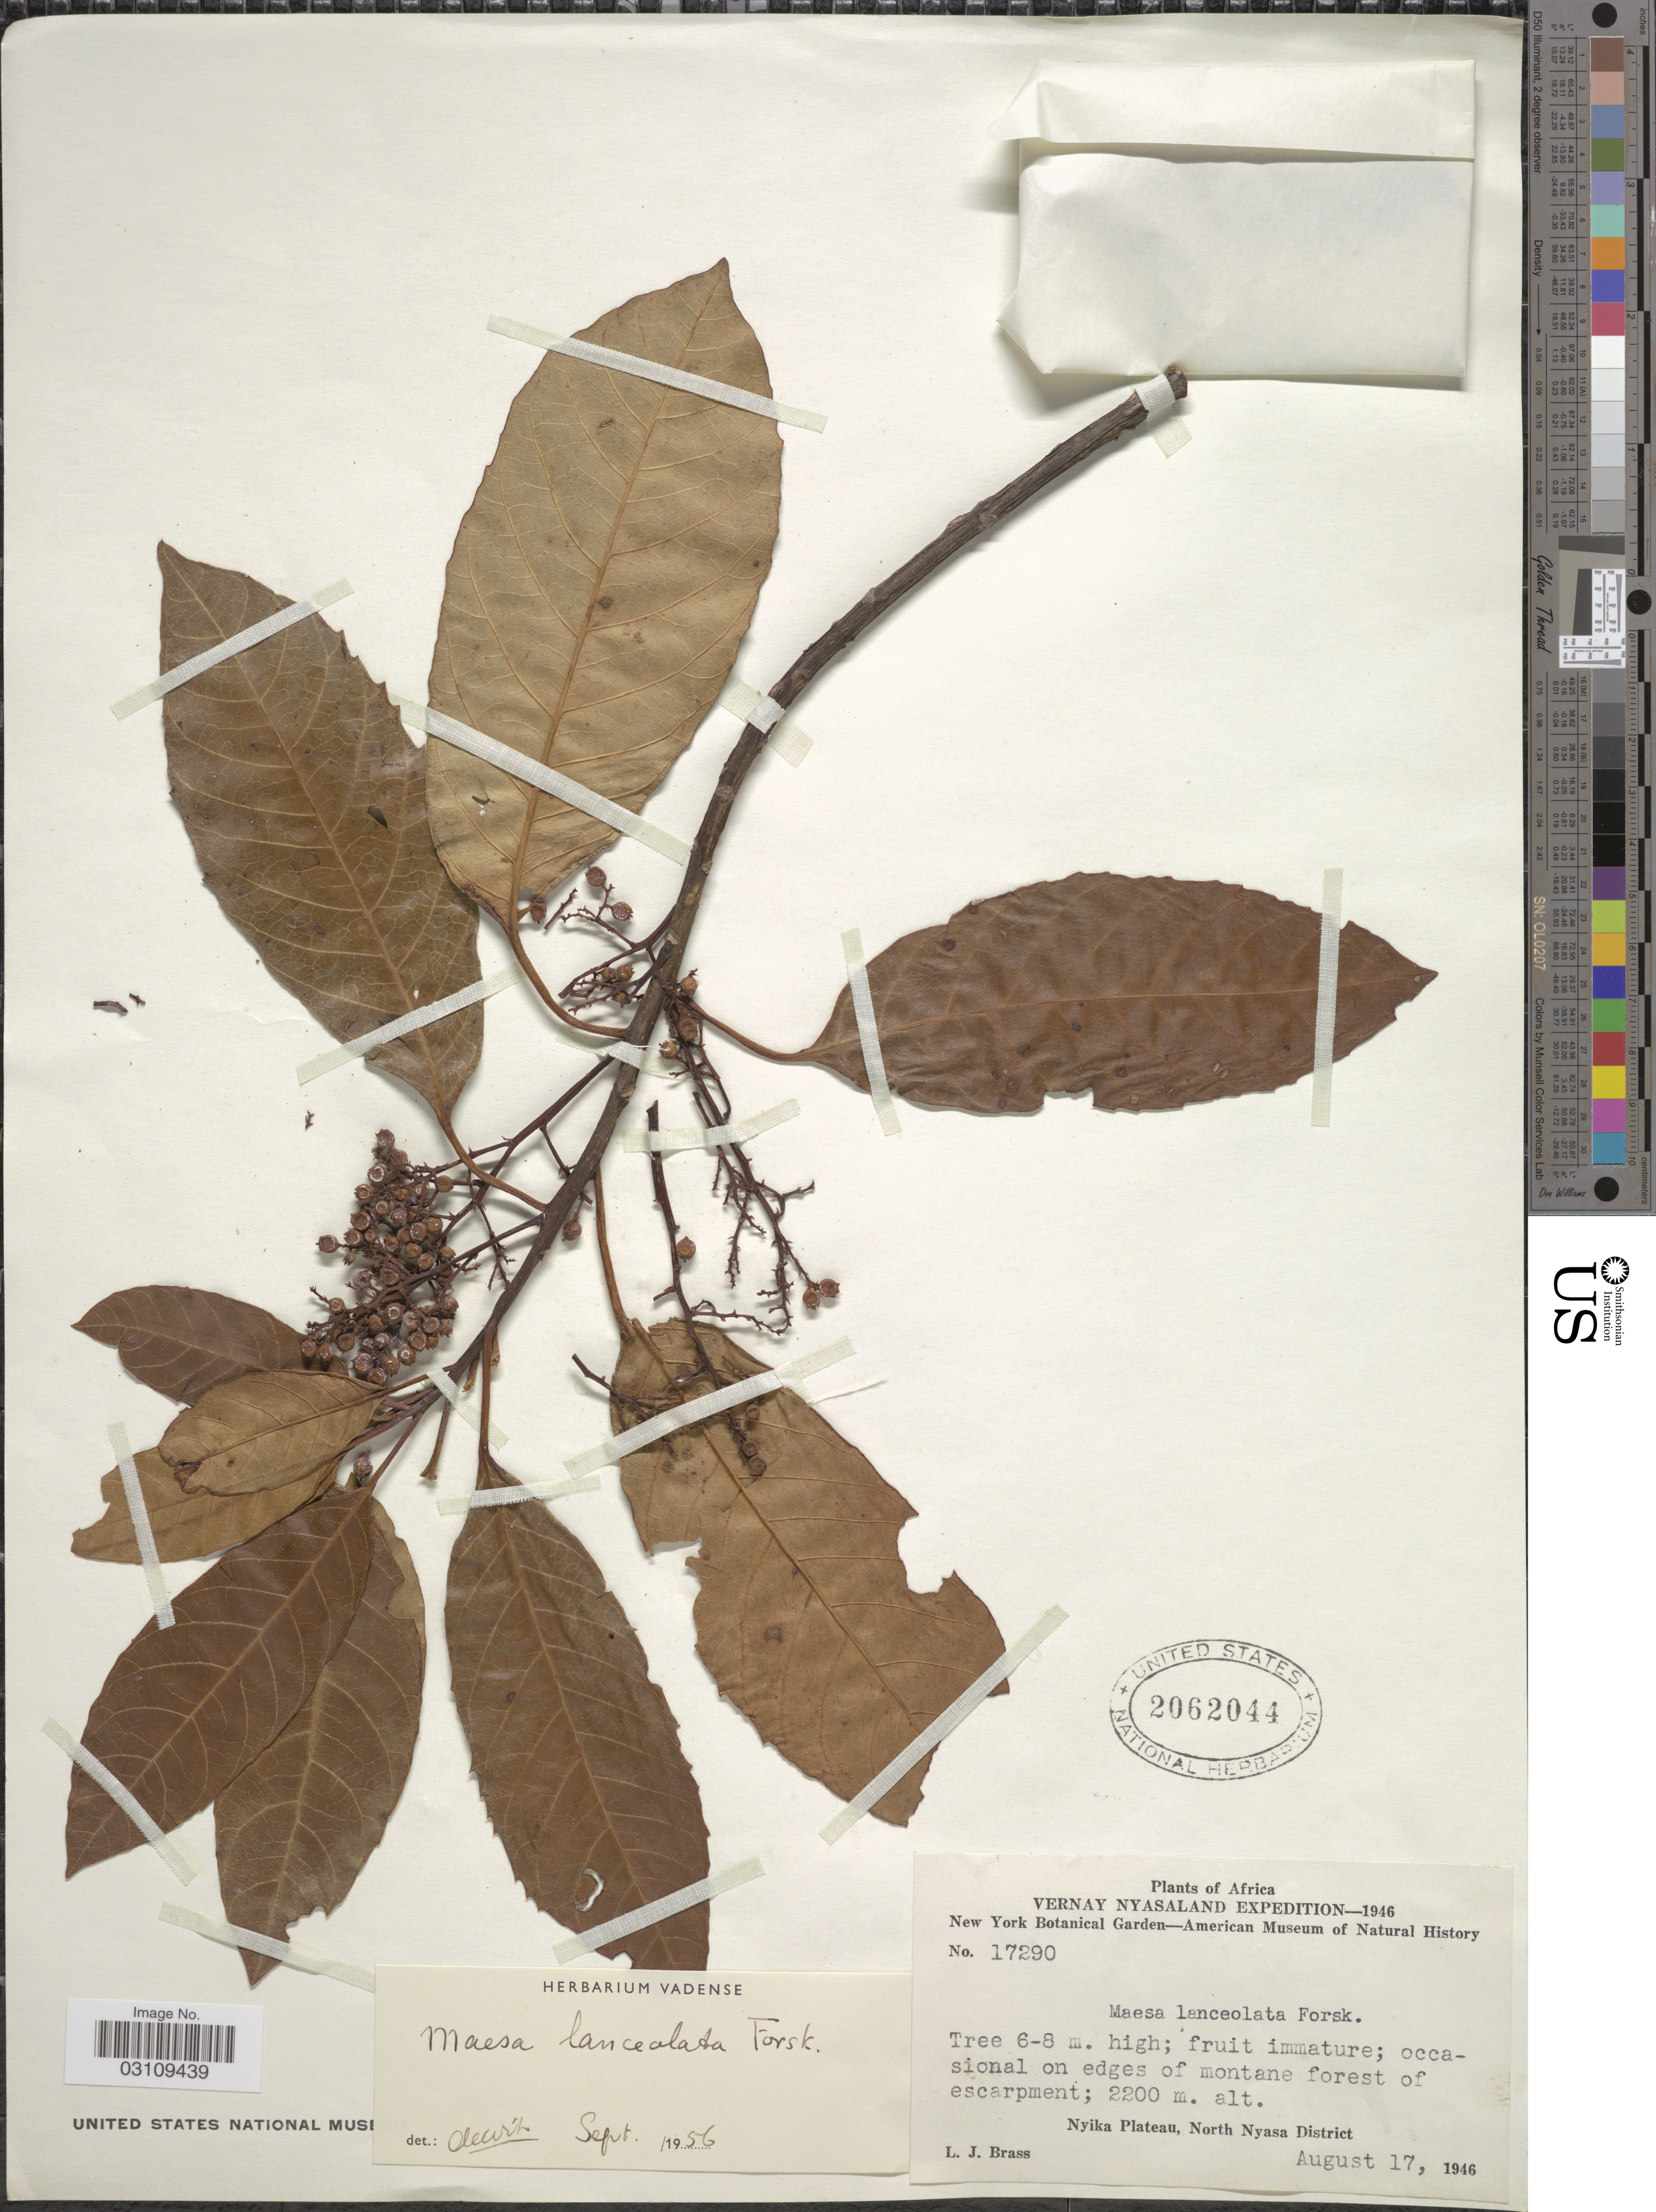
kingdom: Plantae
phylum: Tracheophyta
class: Magnoliopsida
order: Ericales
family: Primulaceae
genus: Maesa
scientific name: Maesa lanceolata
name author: Forssk.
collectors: L. J. Brass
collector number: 17290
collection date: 1946-08-17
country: Malawi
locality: Vernay Nyasaland, Nyika Plateau, North Nyasa District.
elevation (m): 2200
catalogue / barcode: US 2062044